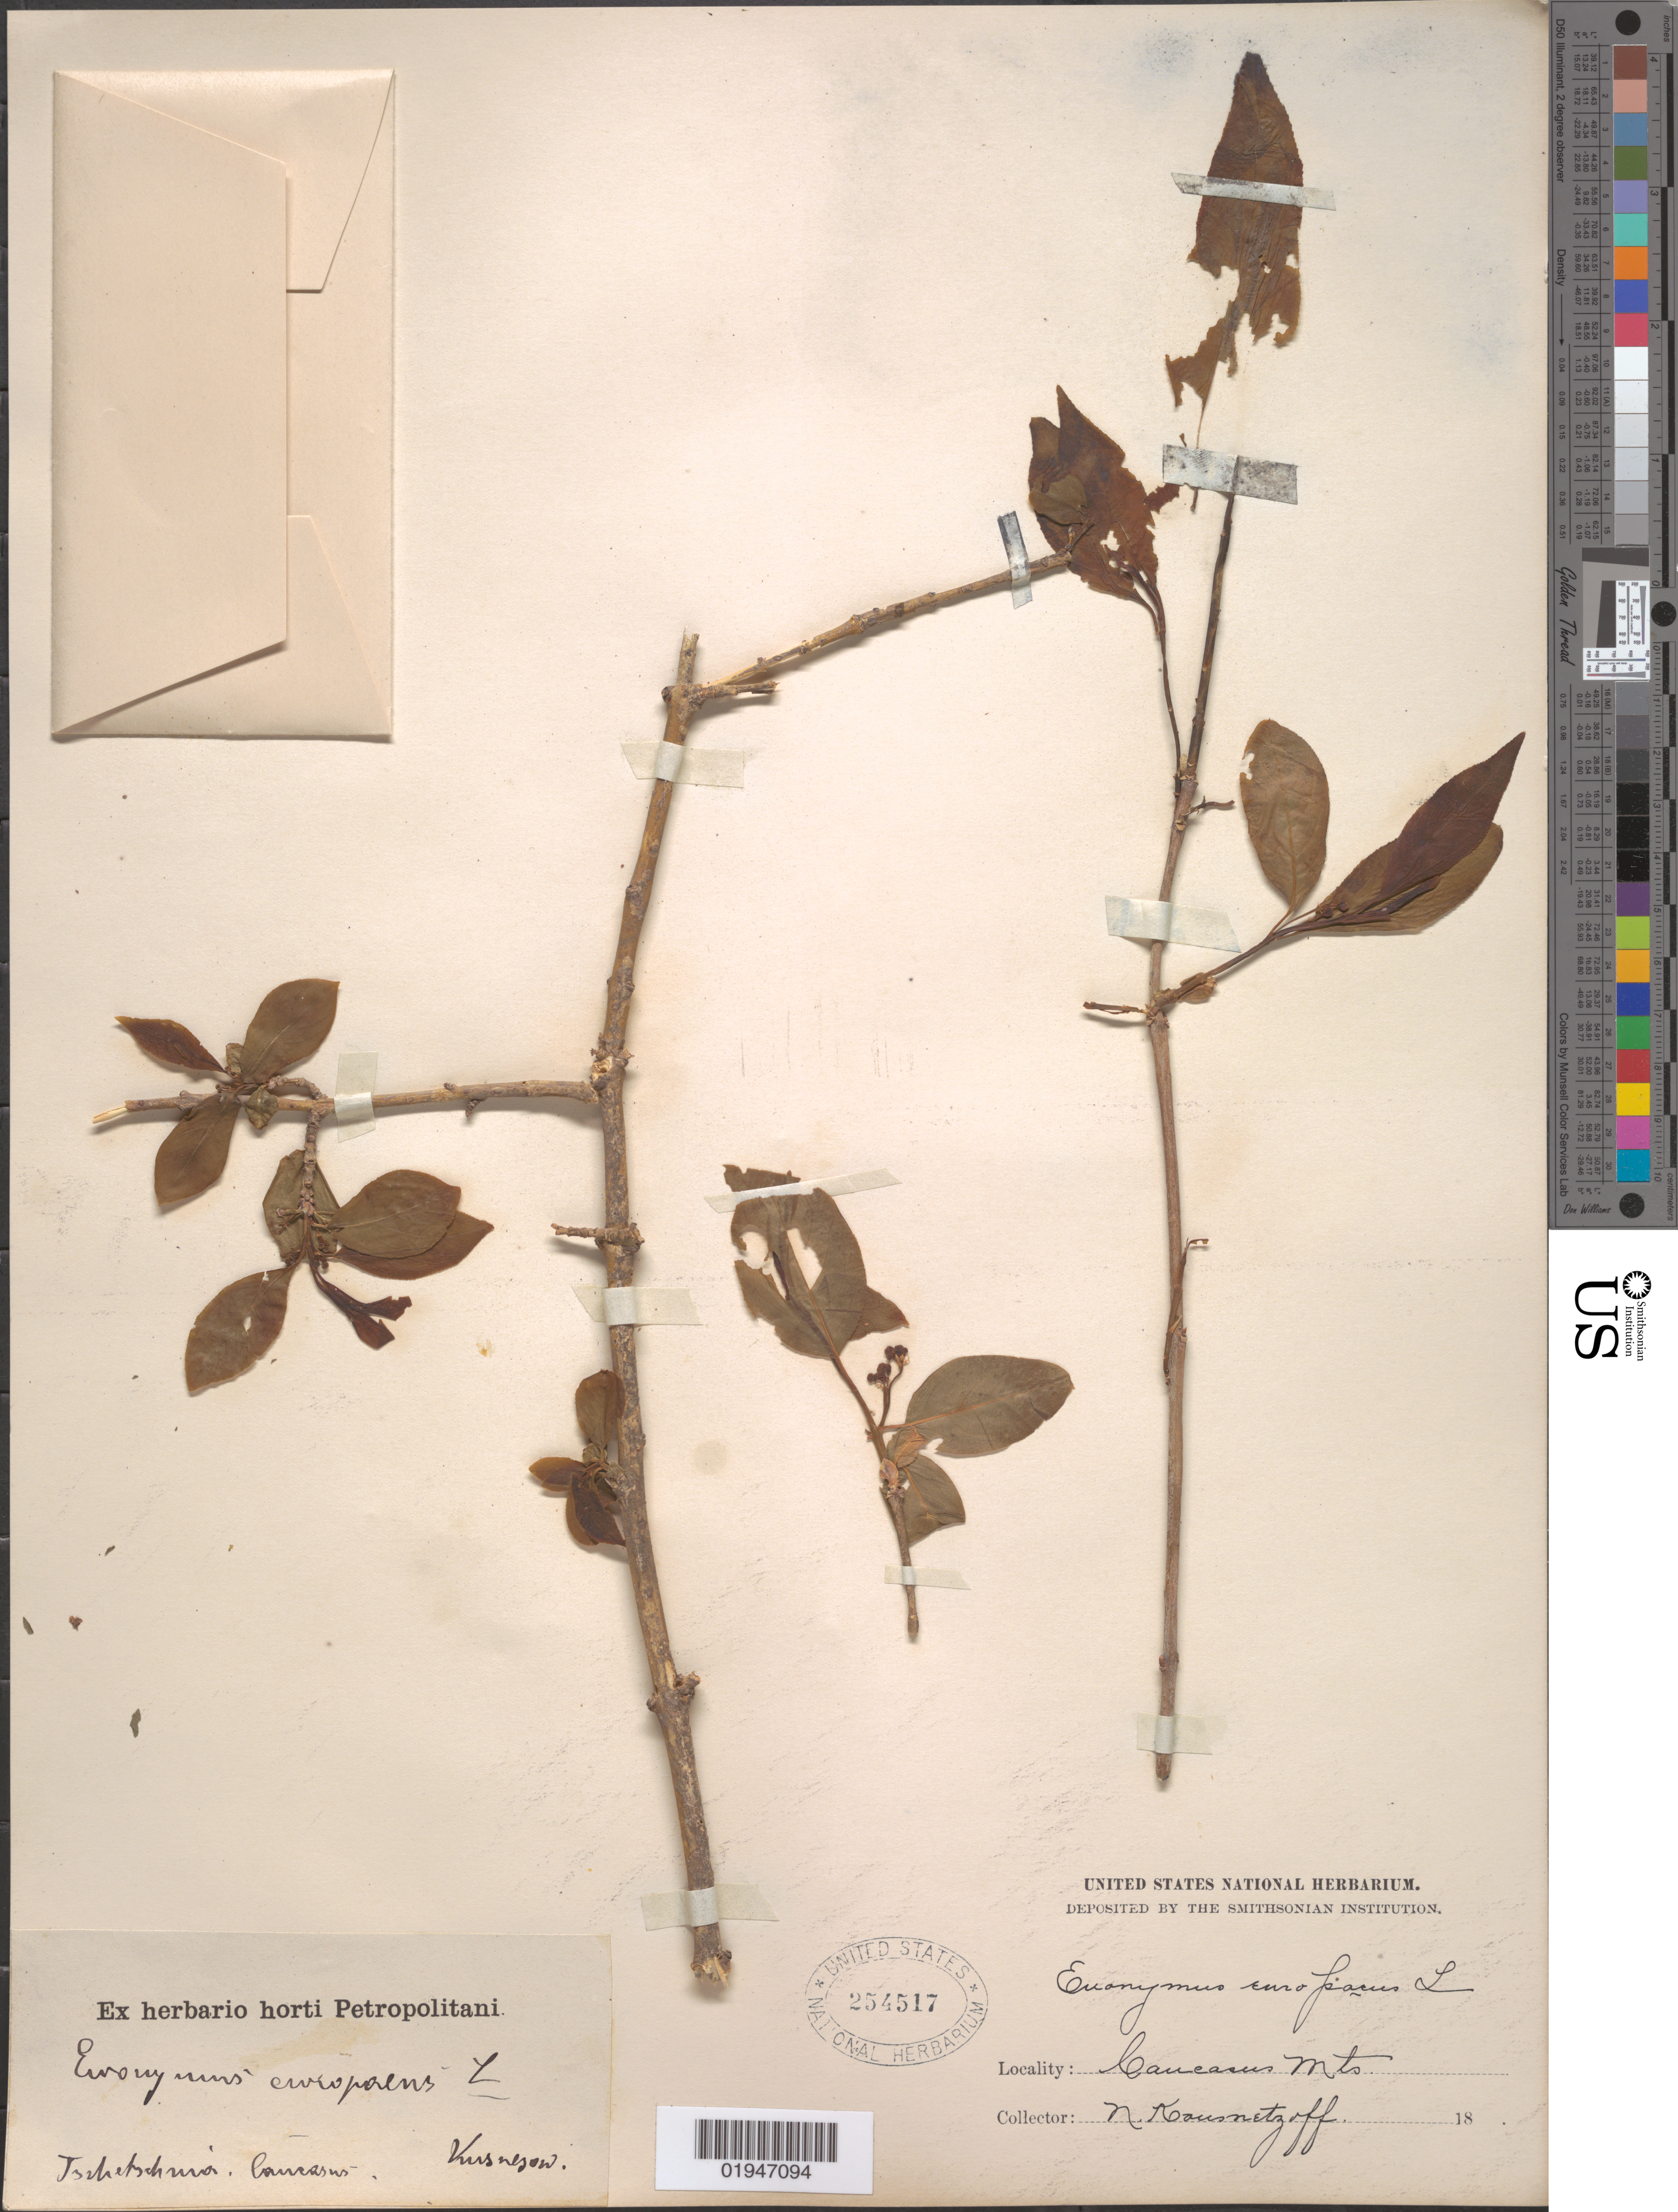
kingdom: Plantae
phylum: Tracheophyta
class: Magnoliopsida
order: Celastrales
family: Celastraceae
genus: Euonymus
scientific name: Euonymus europaeus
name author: L.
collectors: N. Kousnetzoff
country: Russian Federation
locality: Caucasus Mts.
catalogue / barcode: US 254517